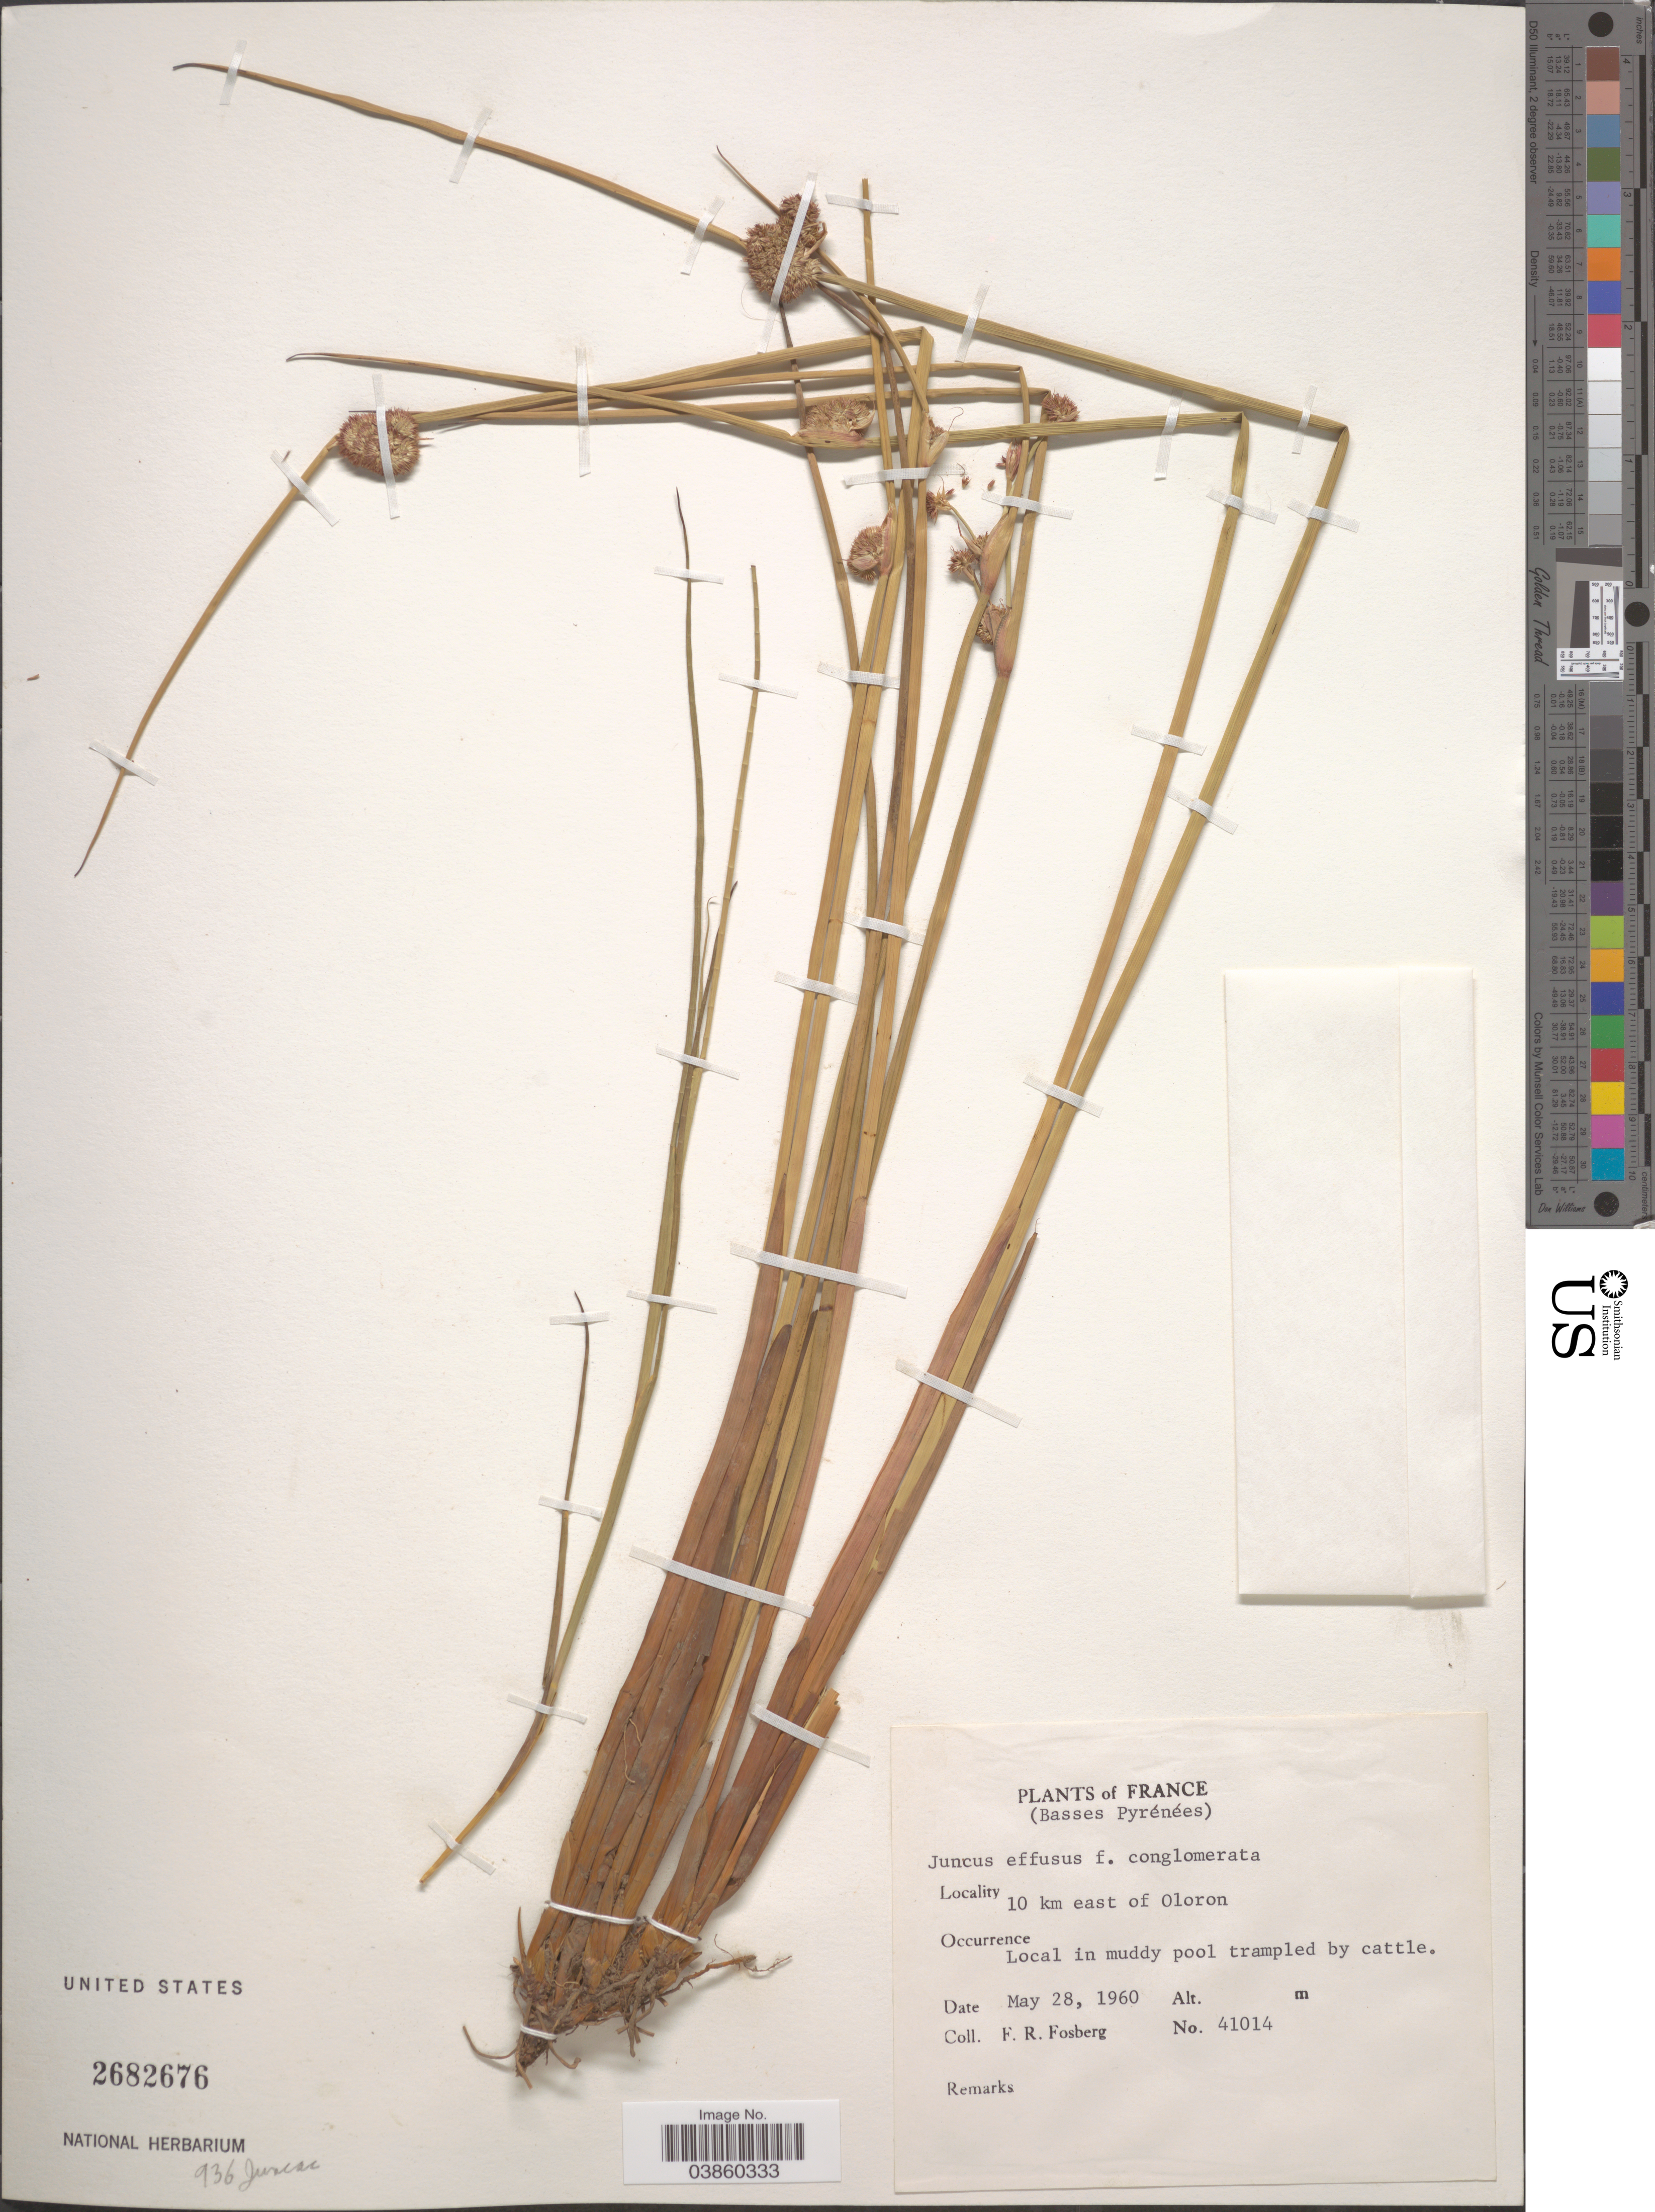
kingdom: Plantae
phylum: Tracheophyta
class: Liliopsida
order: Poales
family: Juncaceae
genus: Juncus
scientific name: Juncus effusus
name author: L.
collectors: F. R. Fosberg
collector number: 41014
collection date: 1960-05-28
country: France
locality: Basses Pyrénées. 10 km east of Oloron.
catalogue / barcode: US 2682676